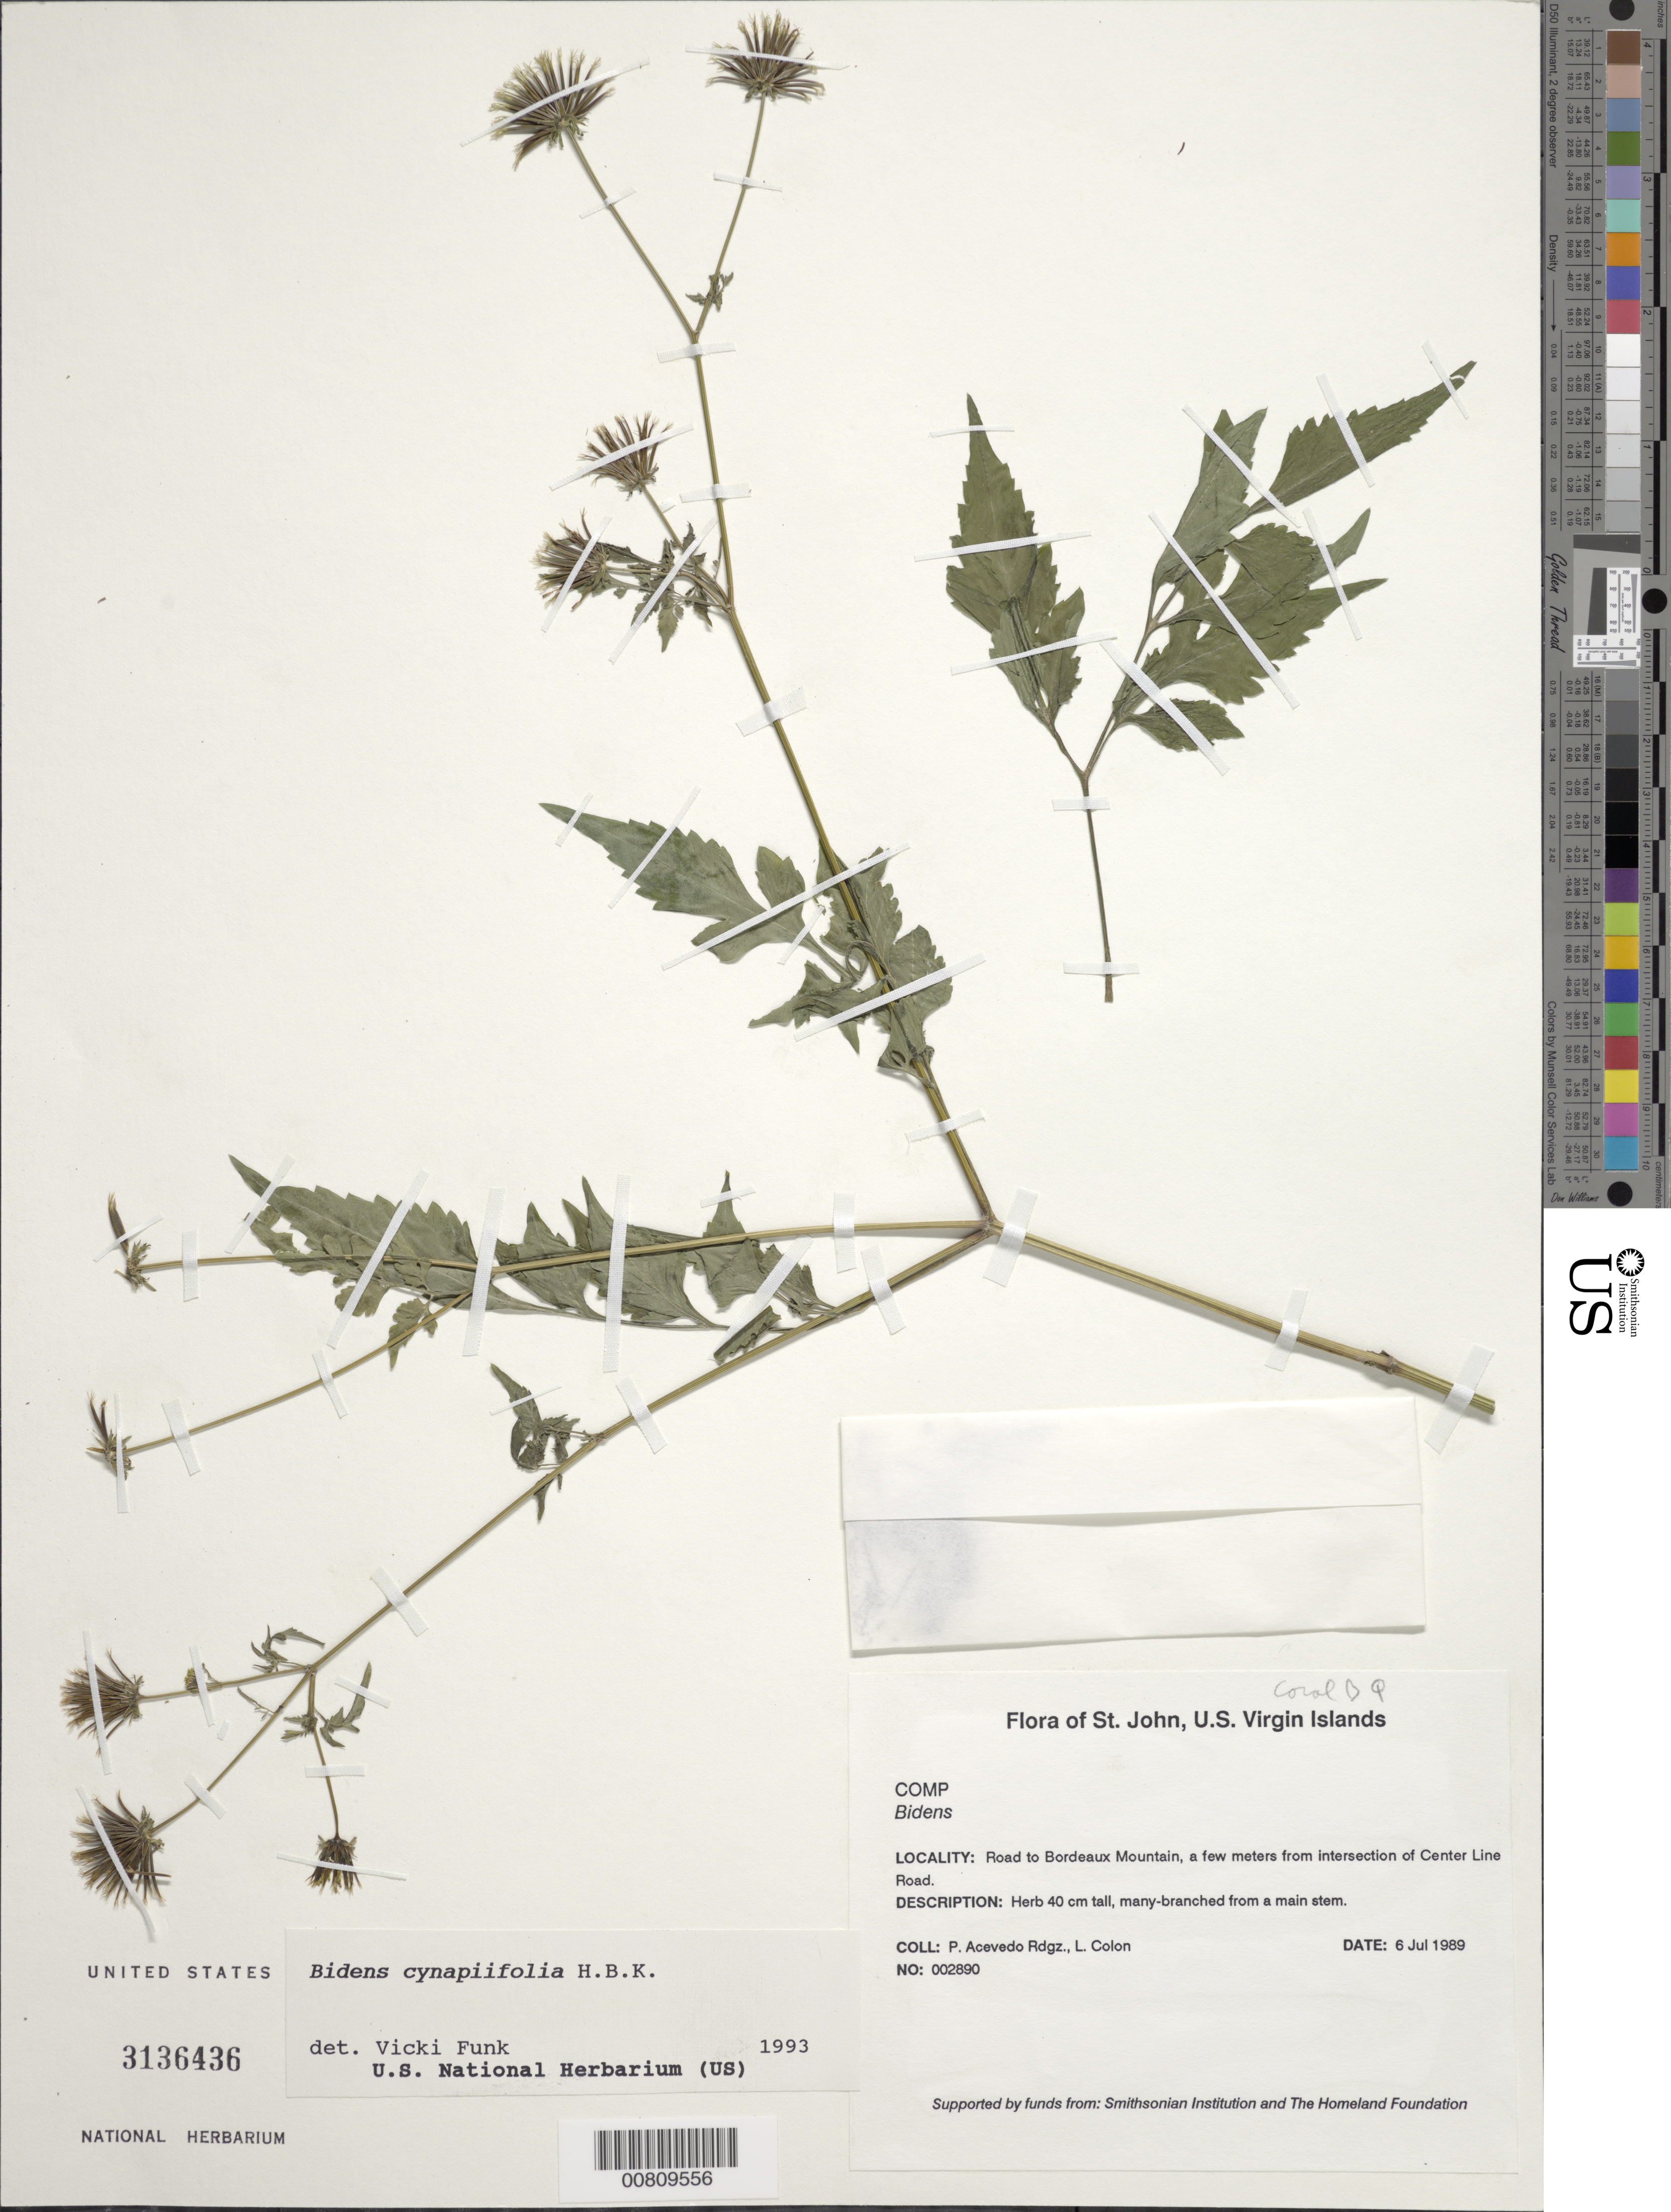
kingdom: Plantae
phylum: Tracheophyta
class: Magnoliopsida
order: Asterales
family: Asteraceae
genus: Bidens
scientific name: Bidens cynapiifolia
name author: Kunth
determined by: Funk, Vicki A., (BOT), Smithsonian Institution - National Museum of Natural History (UNITED STATES)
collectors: P. Acevedo-Rodr. & L. Colon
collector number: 2890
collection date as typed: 06 Jul 1989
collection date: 1989-07-06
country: U.S. Virgin Islands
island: St. John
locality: Road to Bordeaux Mountain, a few meters from intersection of Center Line Road.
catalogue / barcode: US 3136436